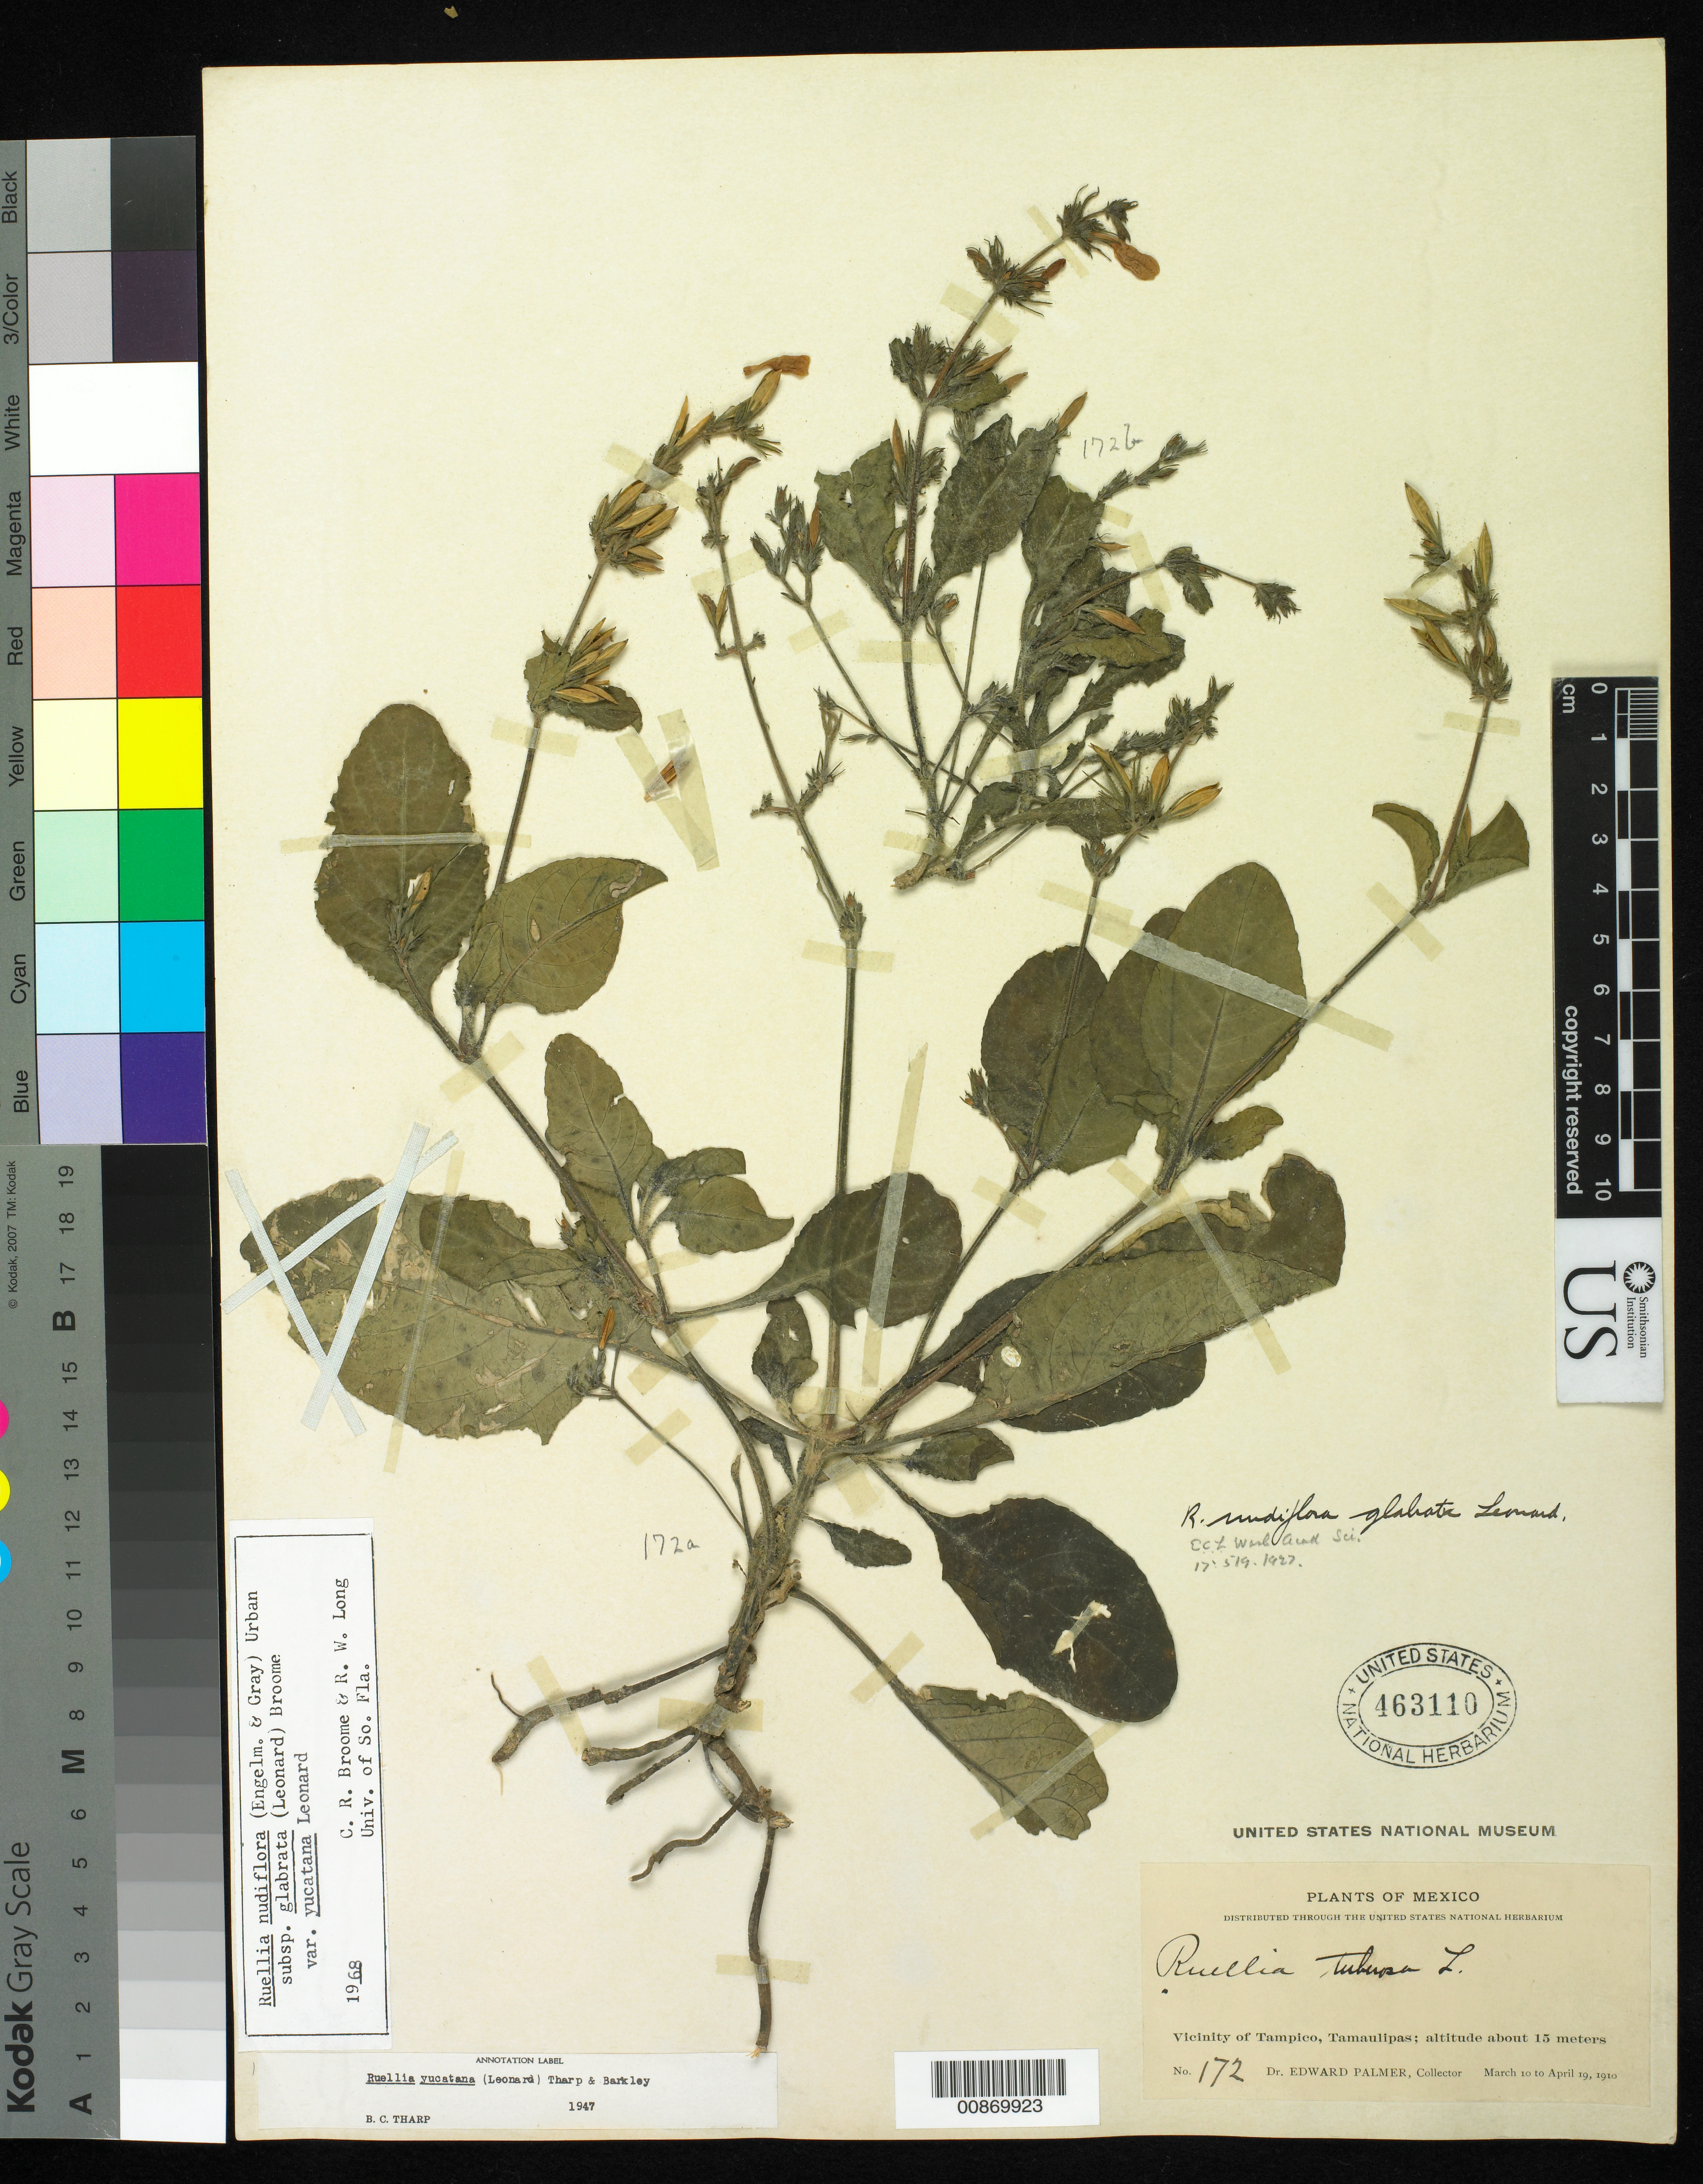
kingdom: Plantae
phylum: Tracheophyta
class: Magnoliopsida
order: Lamiales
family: Acanthaceae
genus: Ruellia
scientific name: Ruellia nudiflora var. yucatana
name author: Leonard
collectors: E. Palmer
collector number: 172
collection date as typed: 10 Mar 1910 to 19 Apr 1910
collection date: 1910-03-10/1910-04-19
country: Mexico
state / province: Tamaulipas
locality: Vicinity of Tampico, Tamaulipas.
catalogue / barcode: US 463110